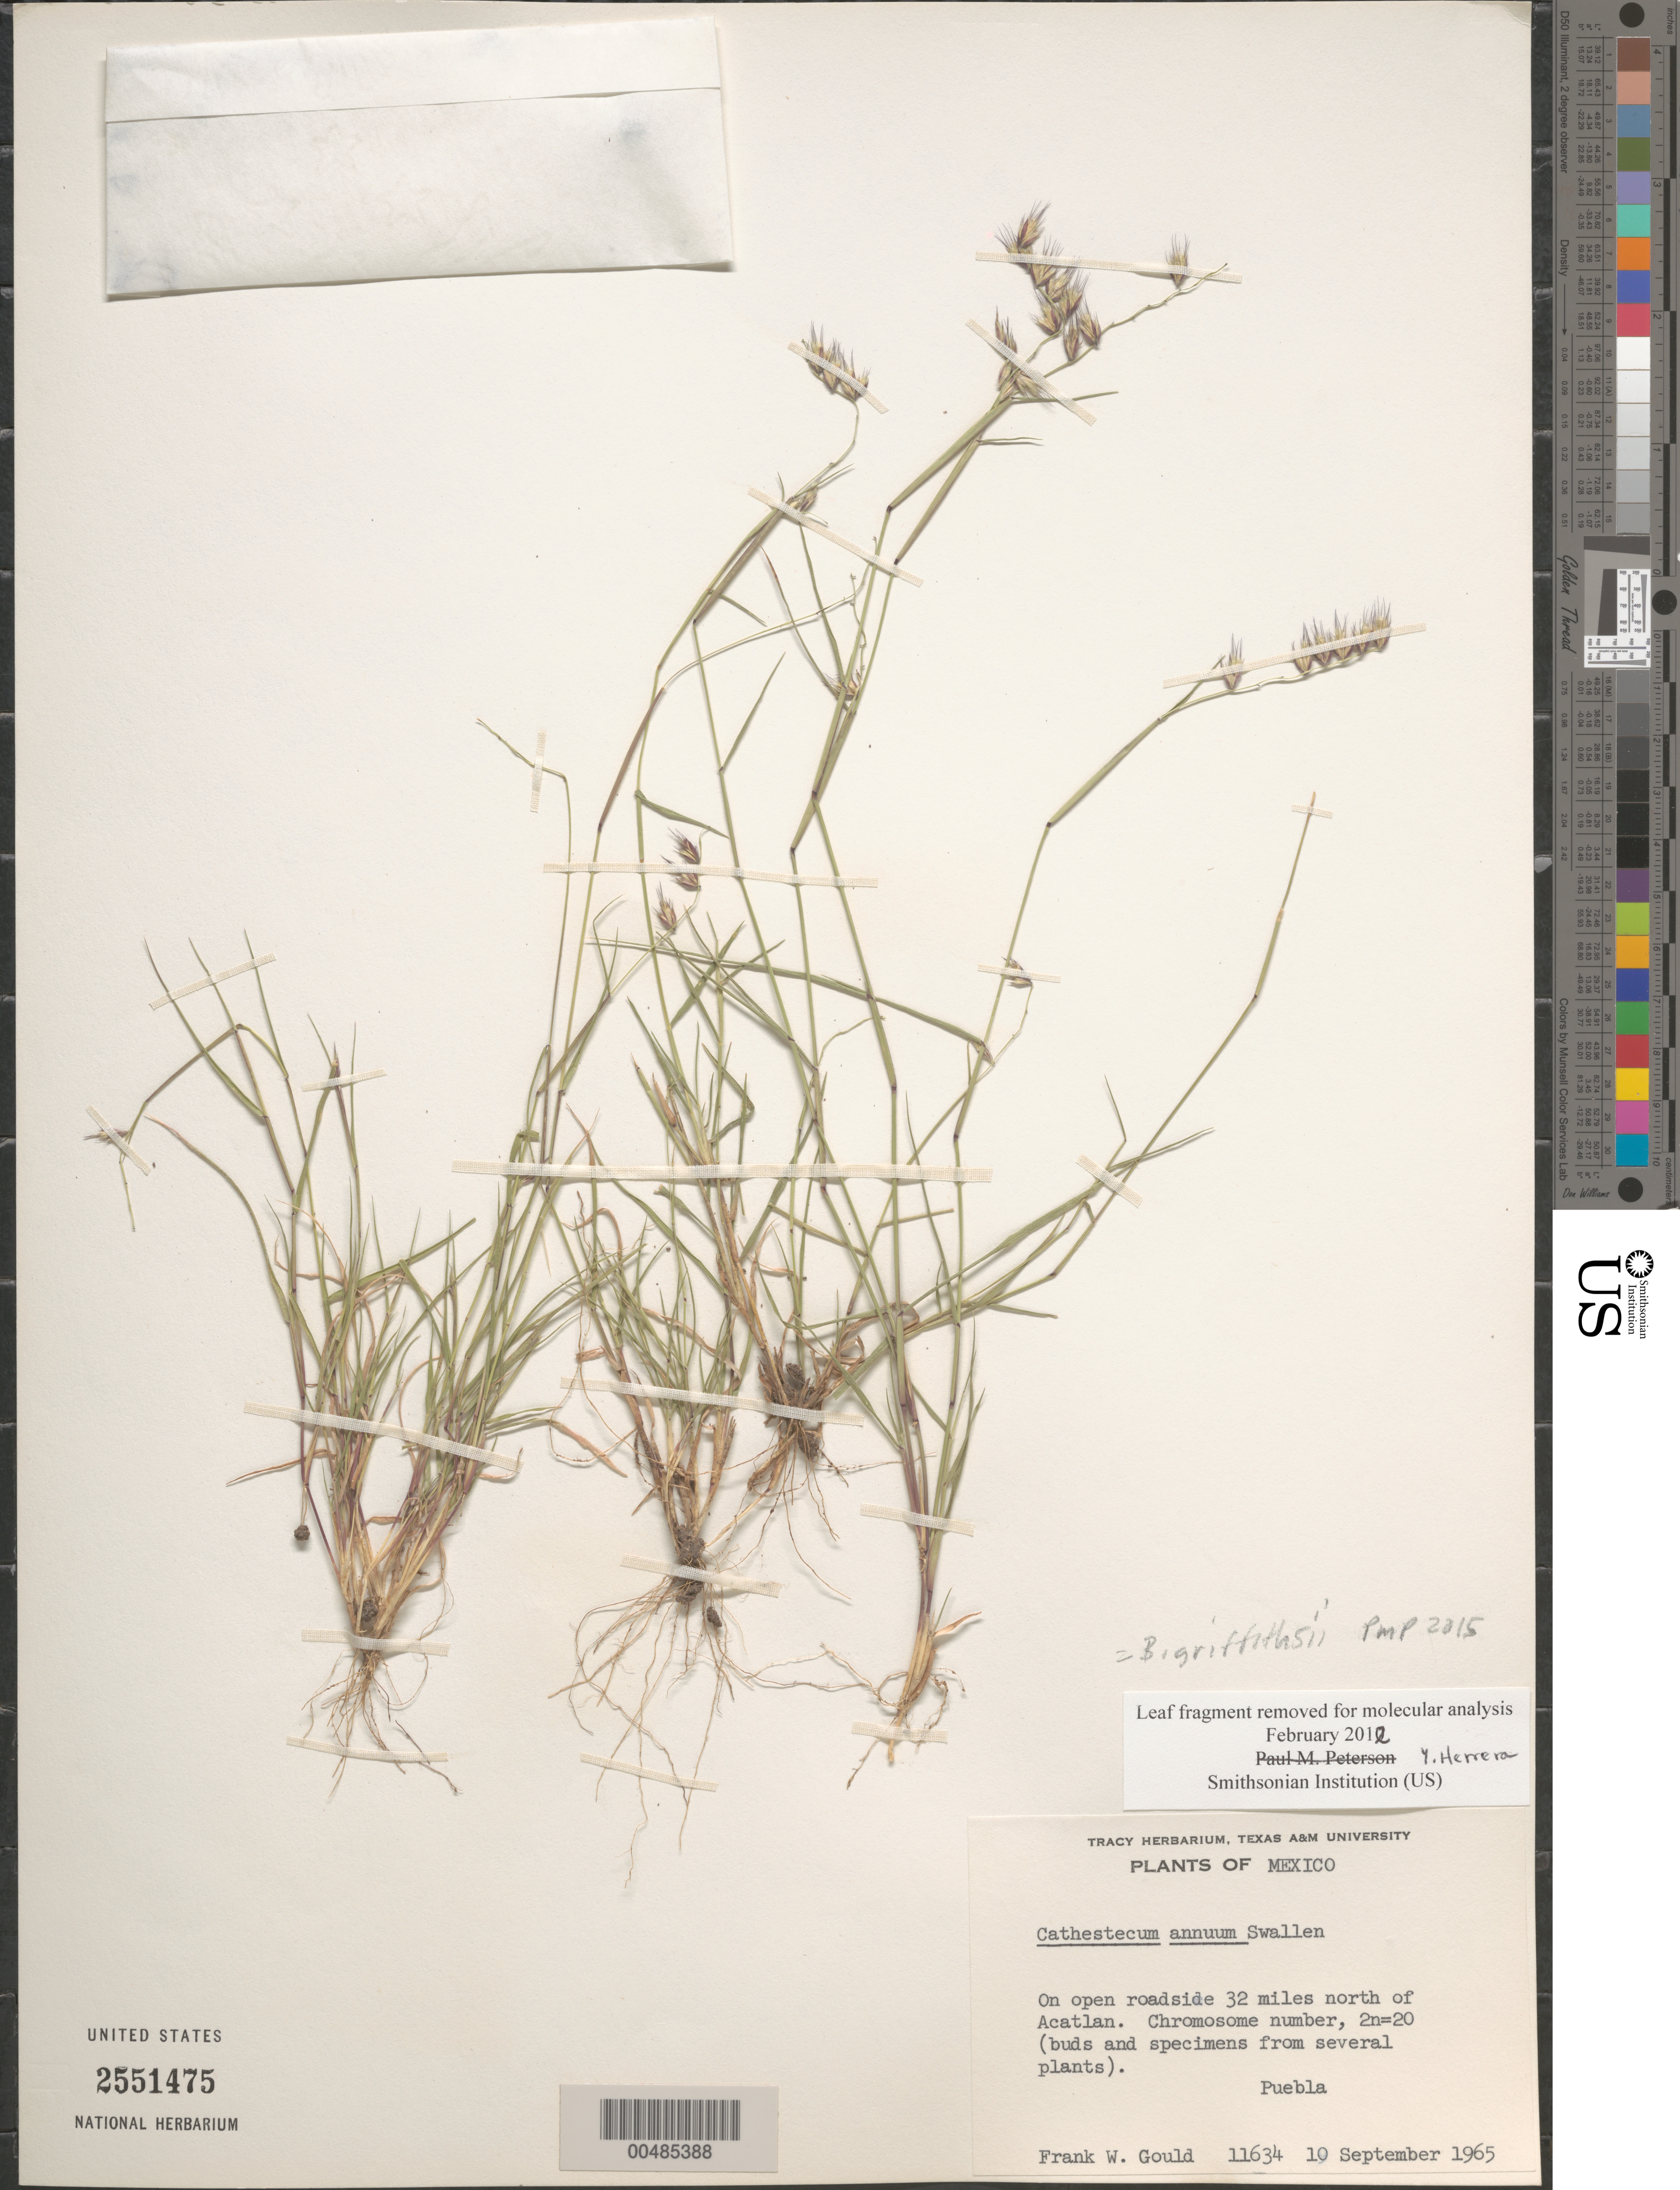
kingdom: Plantae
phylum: Tracheophyta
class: Liliopsida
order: Poales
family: Poaceae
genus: Cathestecum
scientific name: Cathestecum annuum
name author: Swallen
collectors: F. W. Gould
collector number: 11634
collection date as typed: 10 Sep 1965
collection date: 1965-09-10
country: Mexico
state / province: Puebla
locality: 32 mi N of Acatlan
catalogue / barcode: US 2551475